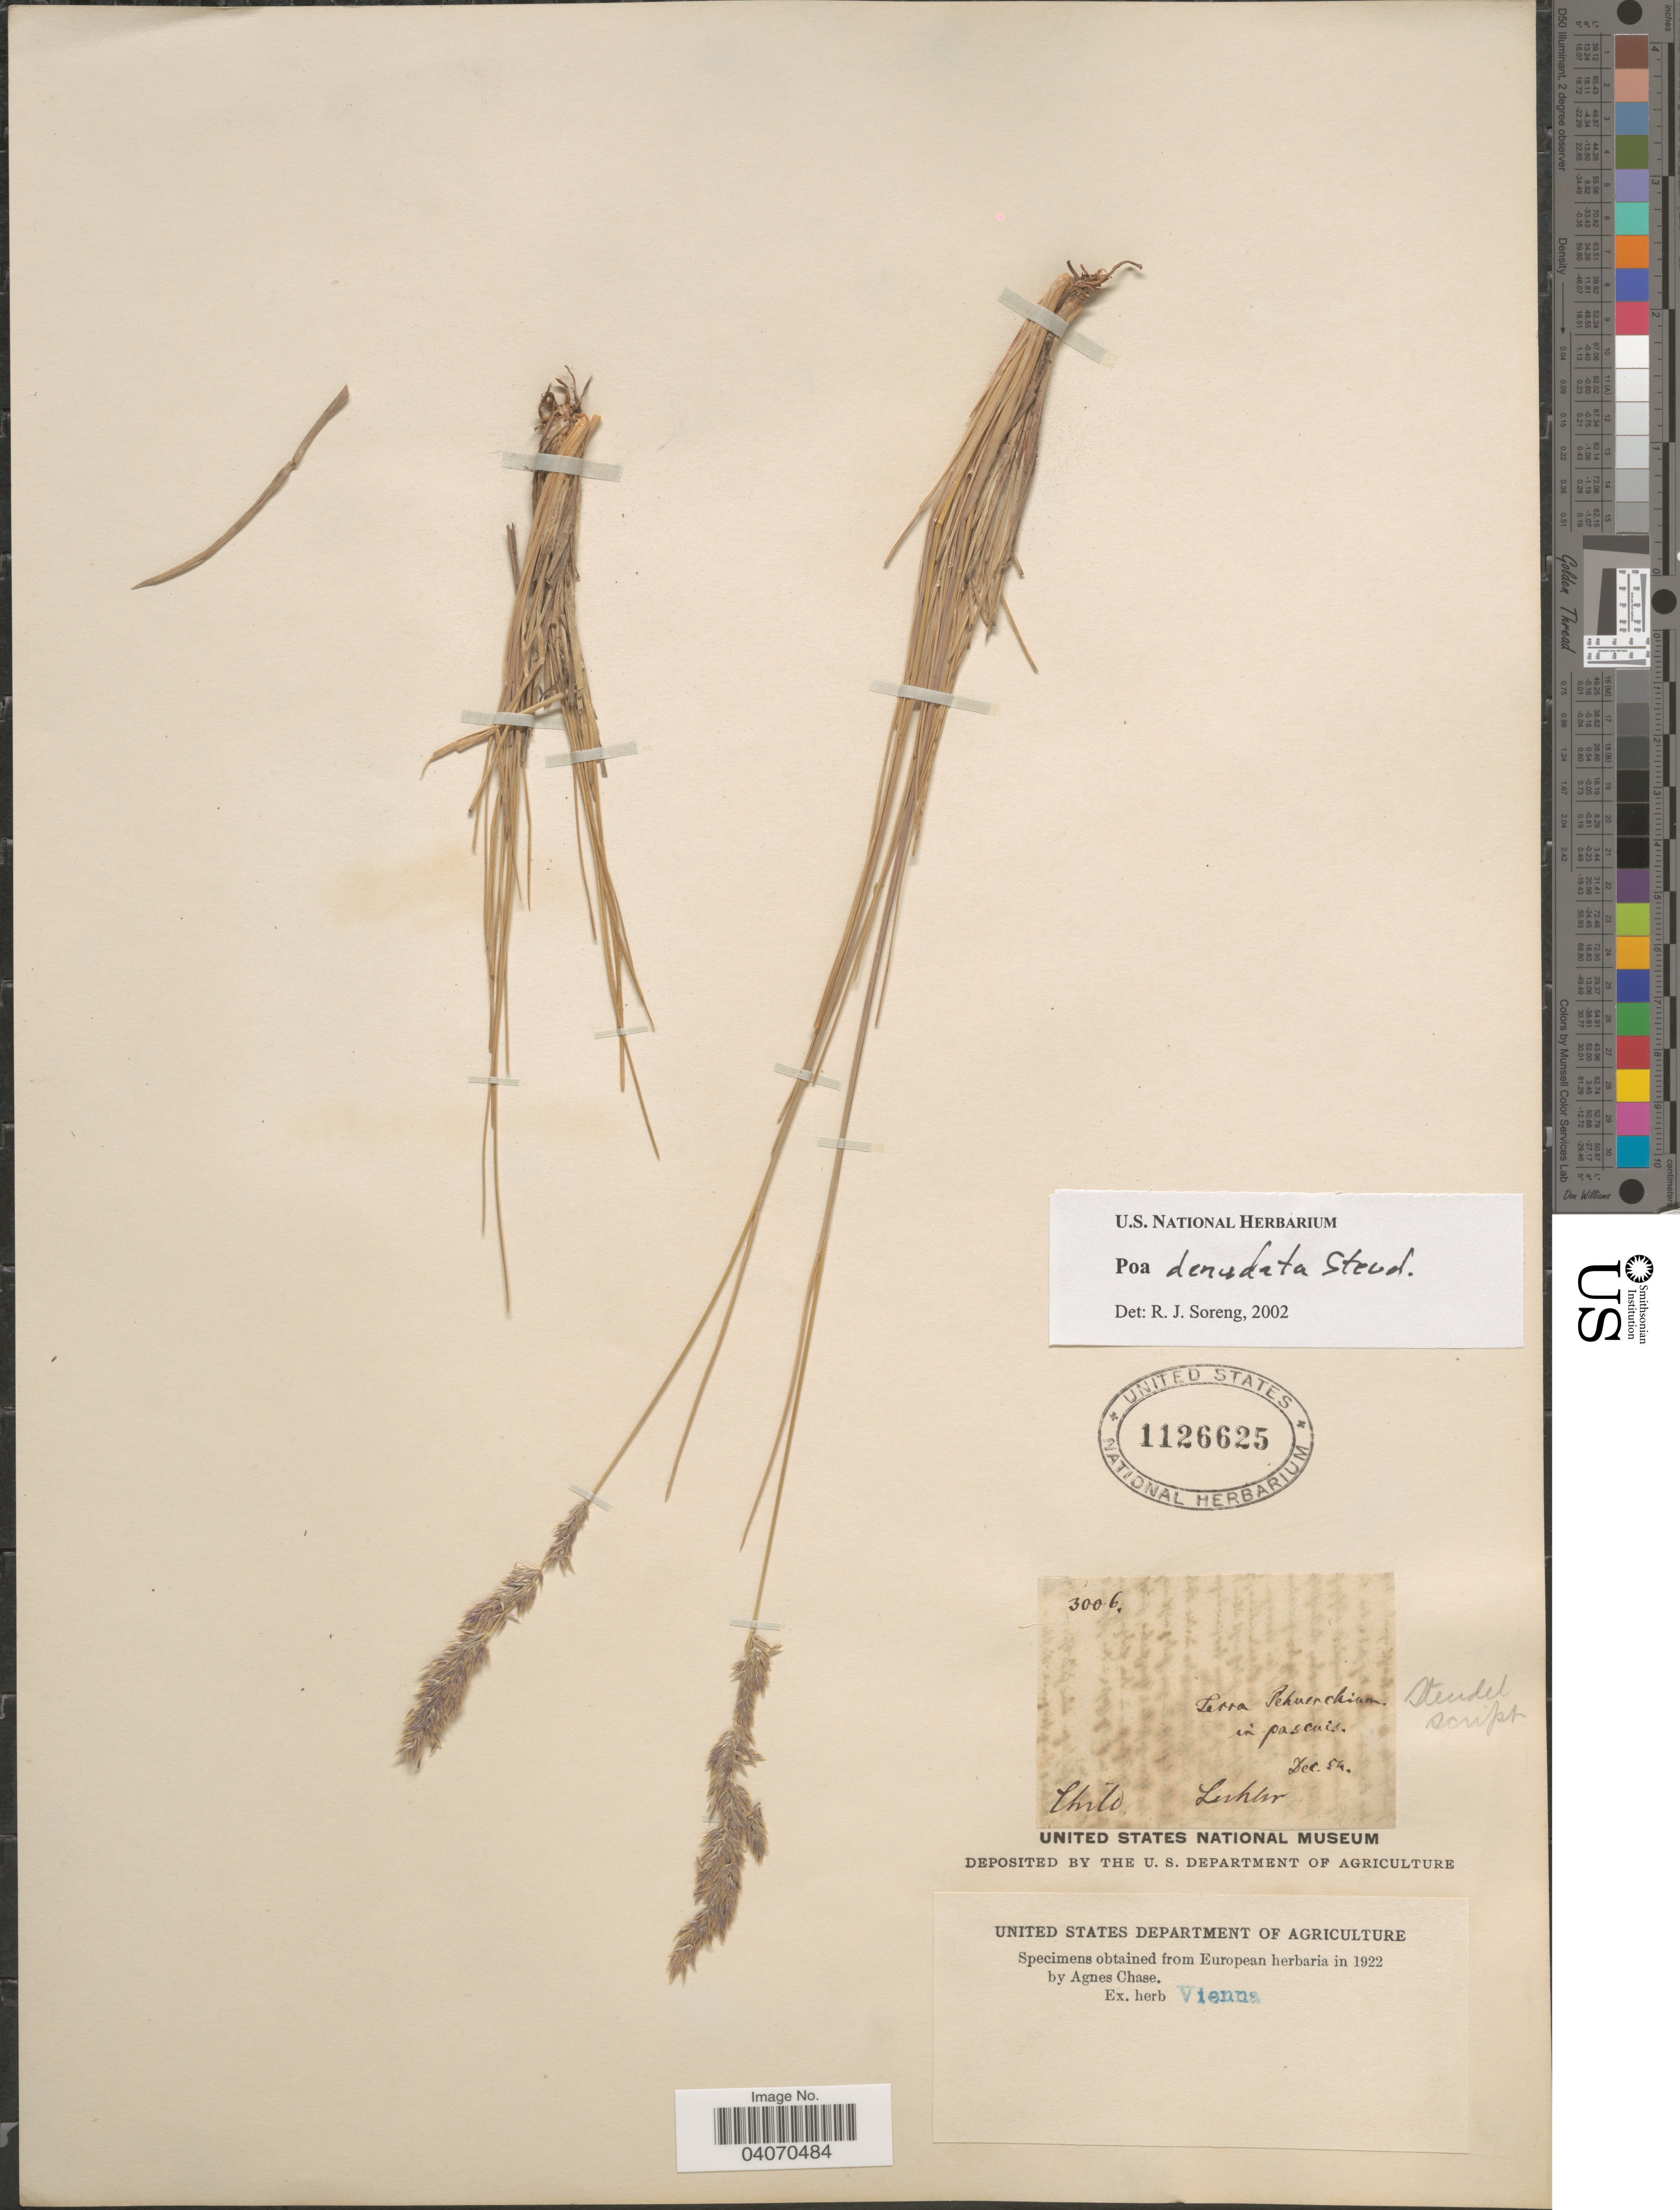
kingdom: Plantae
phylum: Tracheophyta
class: Liliopsida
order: Poales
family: Poaceae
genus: Poa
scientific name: Poa denudata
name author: Steud.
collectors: -. Lechler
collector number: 3006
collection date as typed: Transcribed d/m/y: /12/54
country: Chile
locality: Serra Pehuenchiam in pascuis.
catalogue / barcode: US 1126625